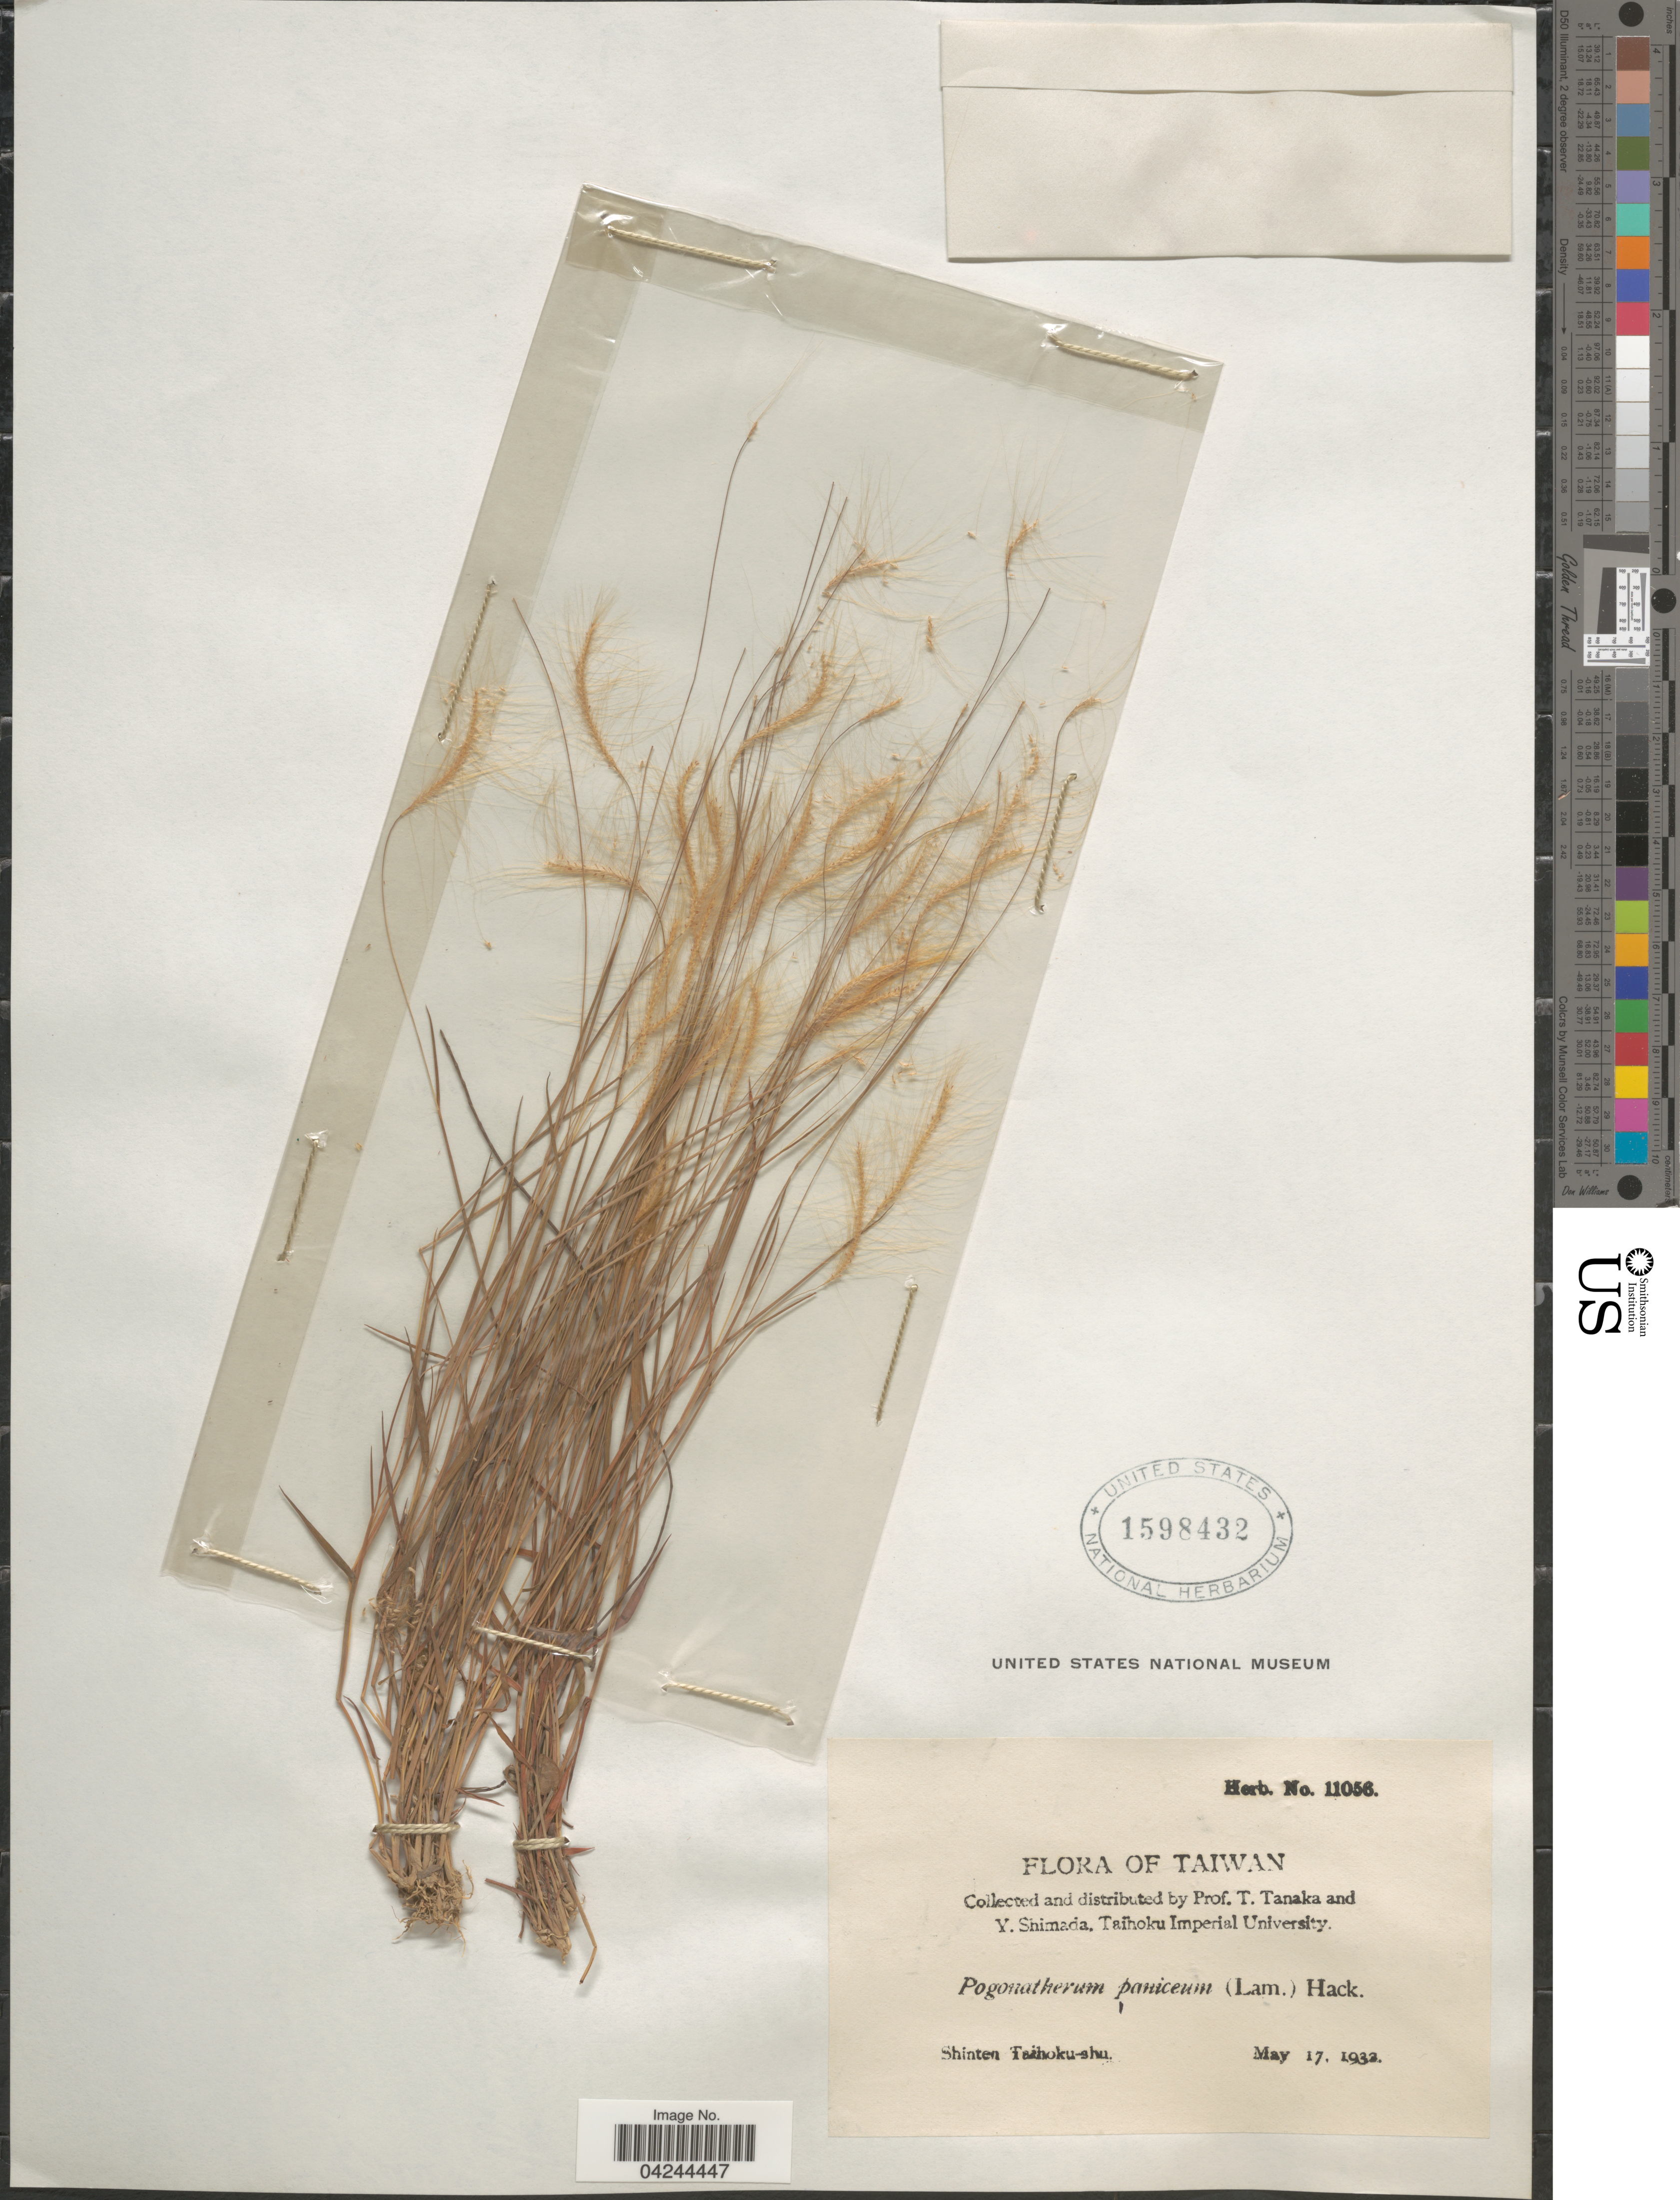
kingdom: Plantae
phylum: Tracheophyta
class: Liliopsida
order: Poales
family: Poaceae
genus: Pogonatherum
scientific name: Pogonatherum crinitum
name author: (Thunb.) Kunth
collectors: T. Tanaka & Y. Shimada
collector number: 11056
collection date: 1933-05-17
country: Taiwan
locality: Shinten Taihoku-shu.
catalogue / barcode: US 1598432